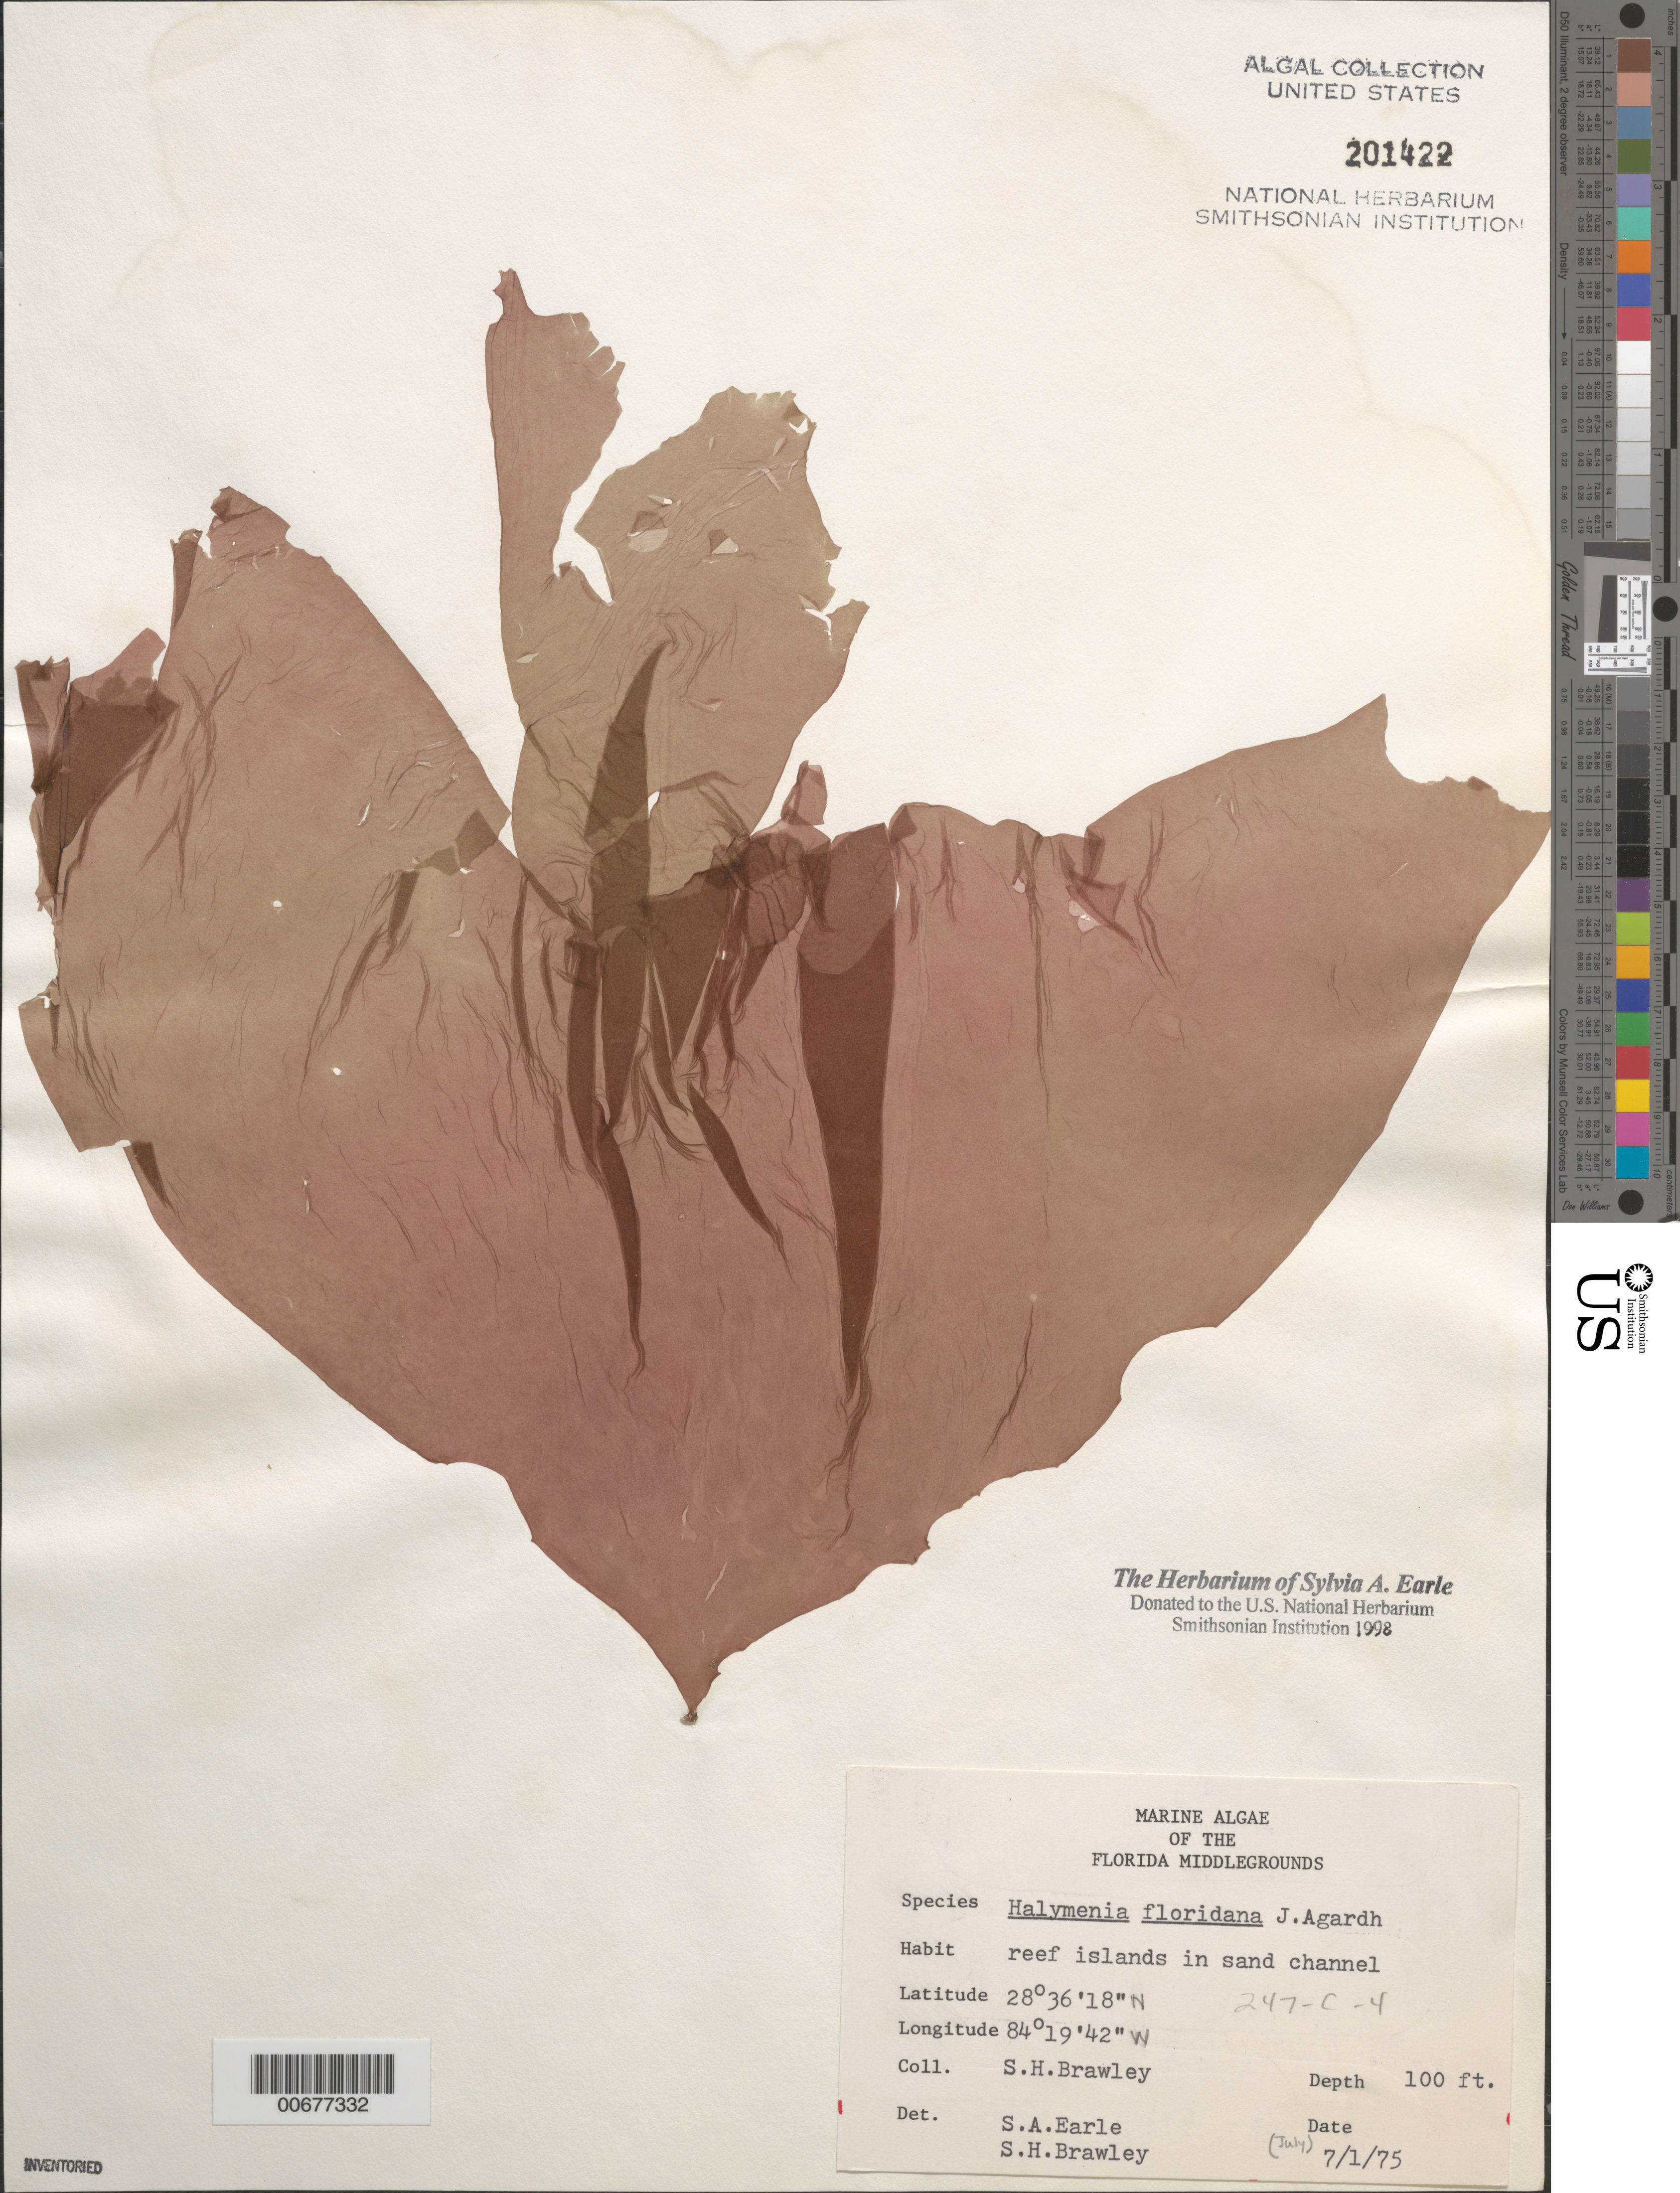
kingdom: Plantae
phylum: Rhodophyta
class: Florideophyceae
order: Halymeniales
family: Halymeniaceae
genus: Halymenia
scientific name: Halymenia floridana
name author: J. Agardh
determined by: Earle, S. A.; Brawley, S. H.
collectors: S. Brawley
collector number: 247-C-4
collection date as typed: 01 Jul 1975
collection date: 1975-07-01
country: United States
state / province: Florida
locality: Florida Middle Grounds, Gulf of Mexico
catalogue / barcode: US 201422